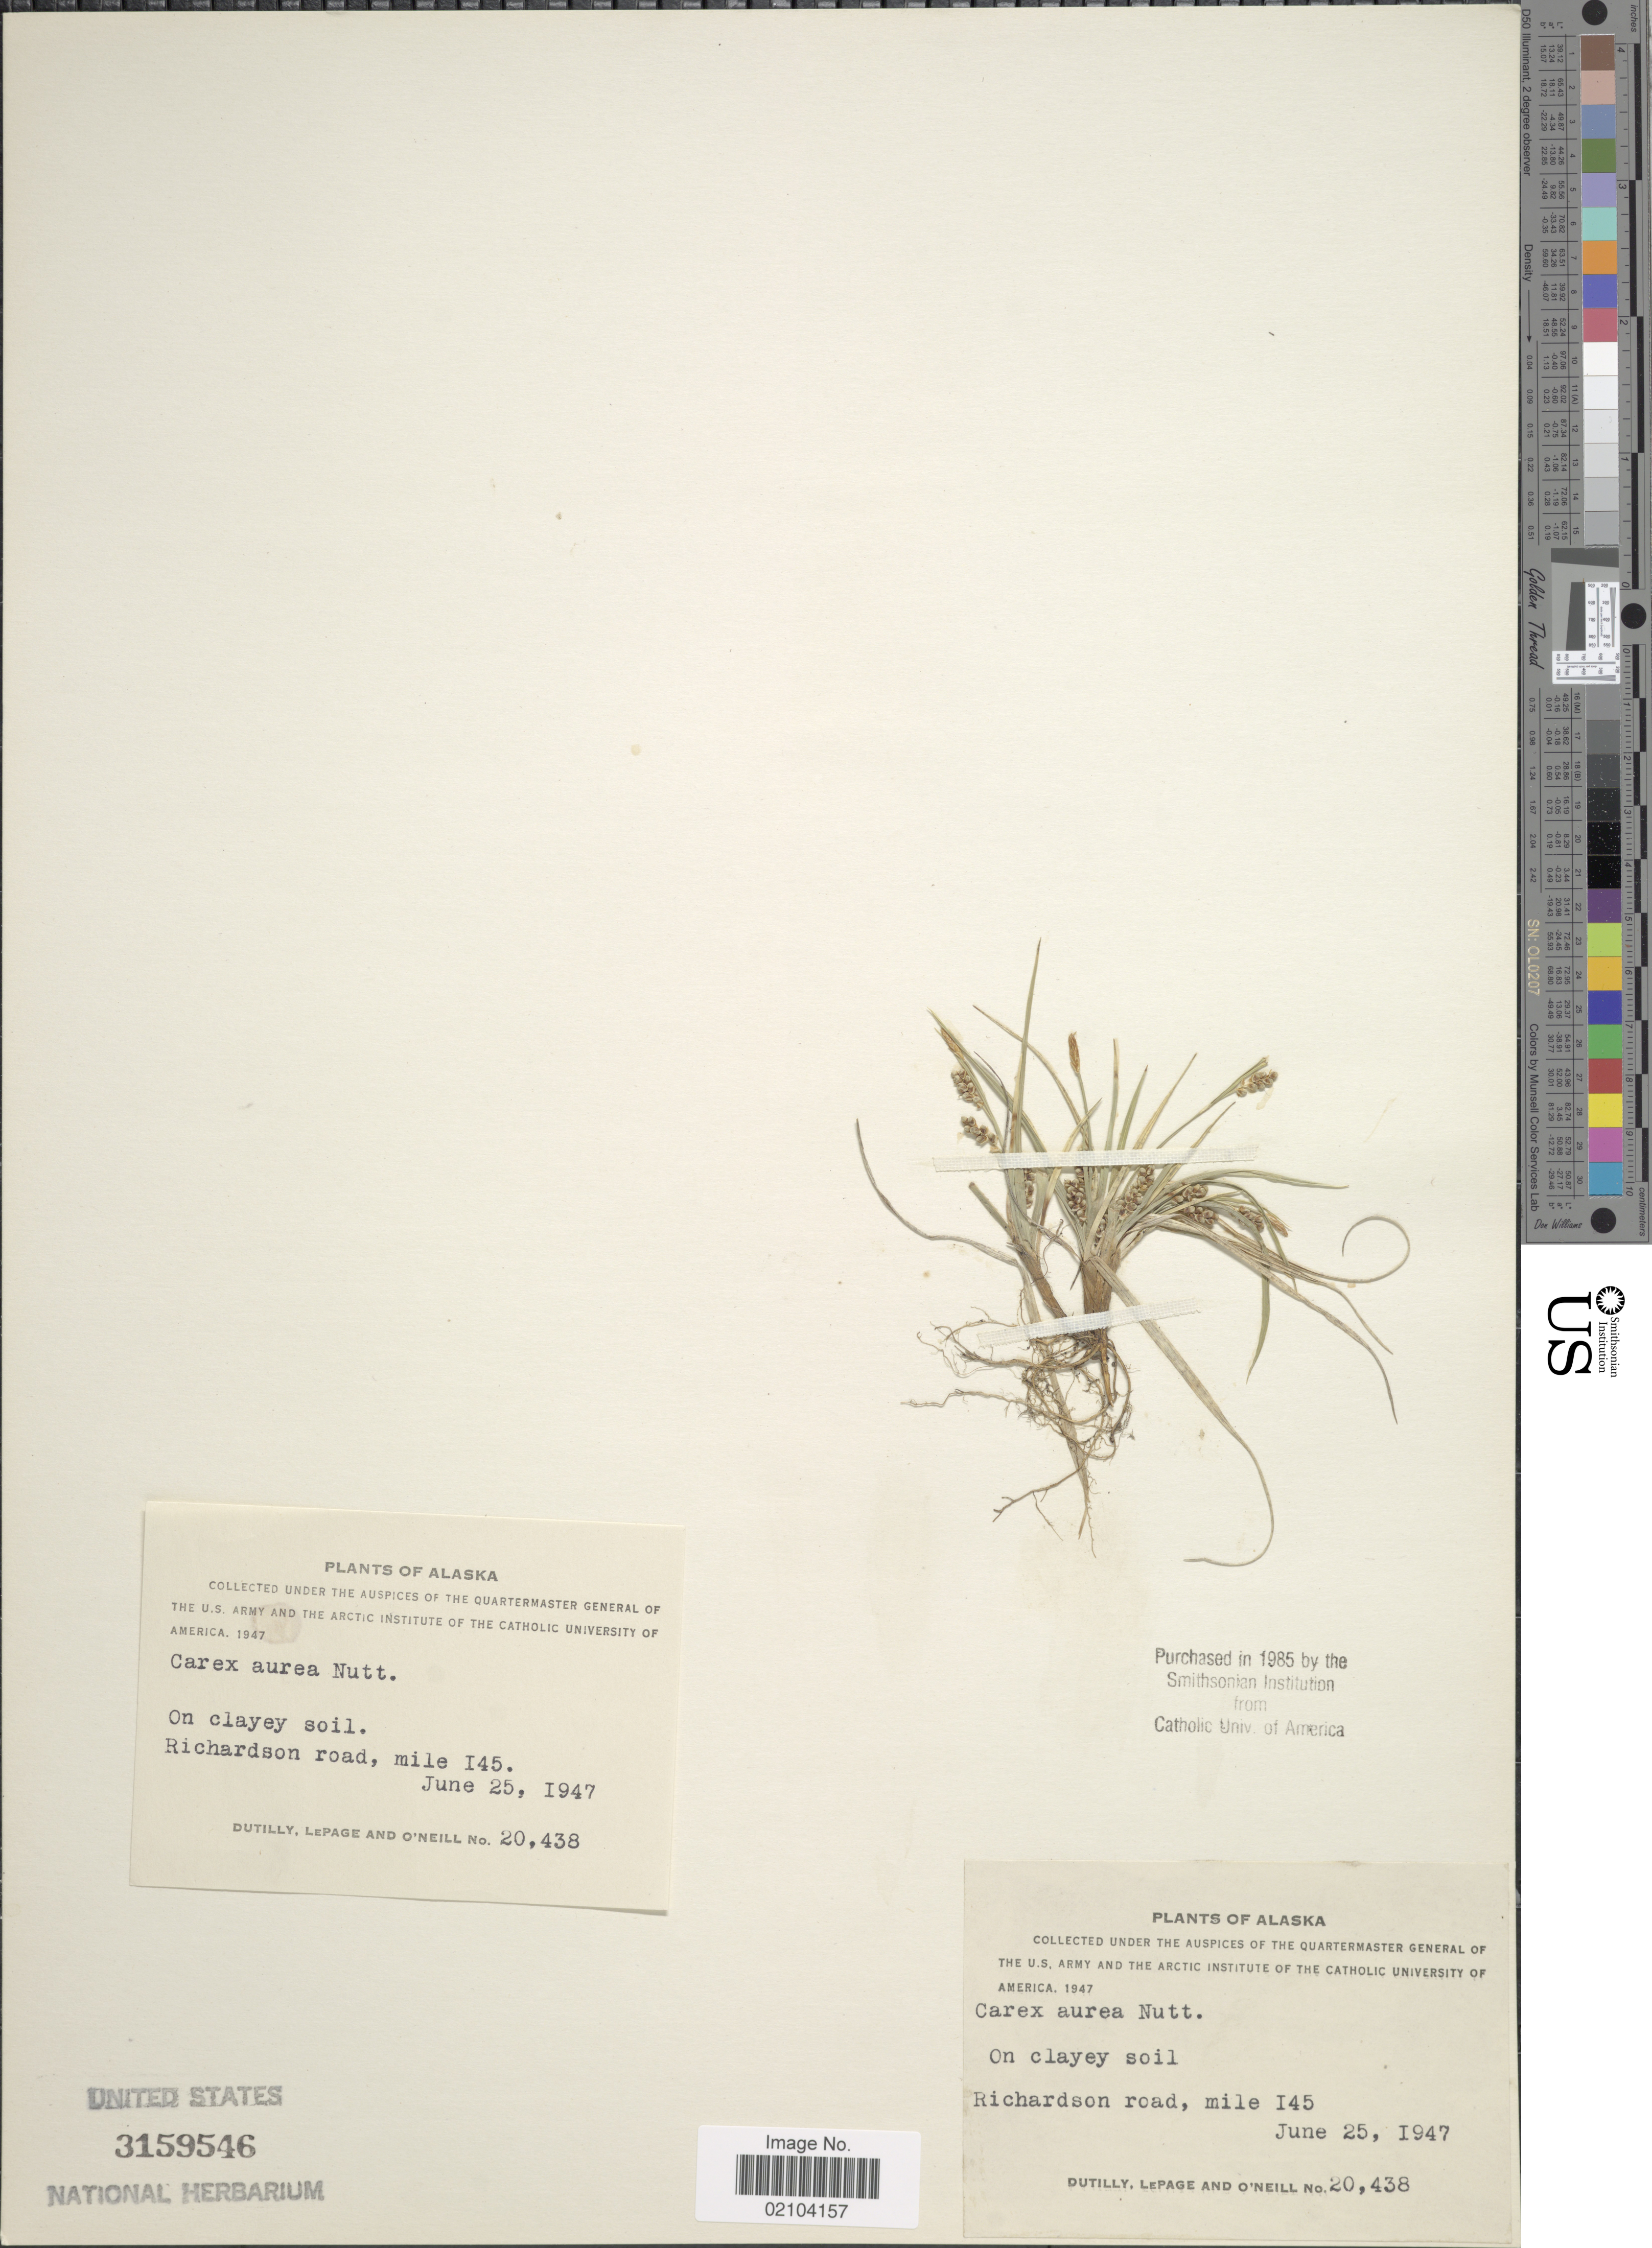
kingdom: Plantae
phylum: Tracheophyta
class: Liliopsida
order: Poales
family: Cyperaceae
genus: Carex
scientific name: Carex aurea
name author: Nutt.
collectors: -. Dutilly, -. LePage & O'Neil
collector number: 20438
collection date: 1947-06-25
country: United States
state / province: Alaska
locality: Alaska. Richardson road, mile 145.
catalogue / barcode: US 3159546